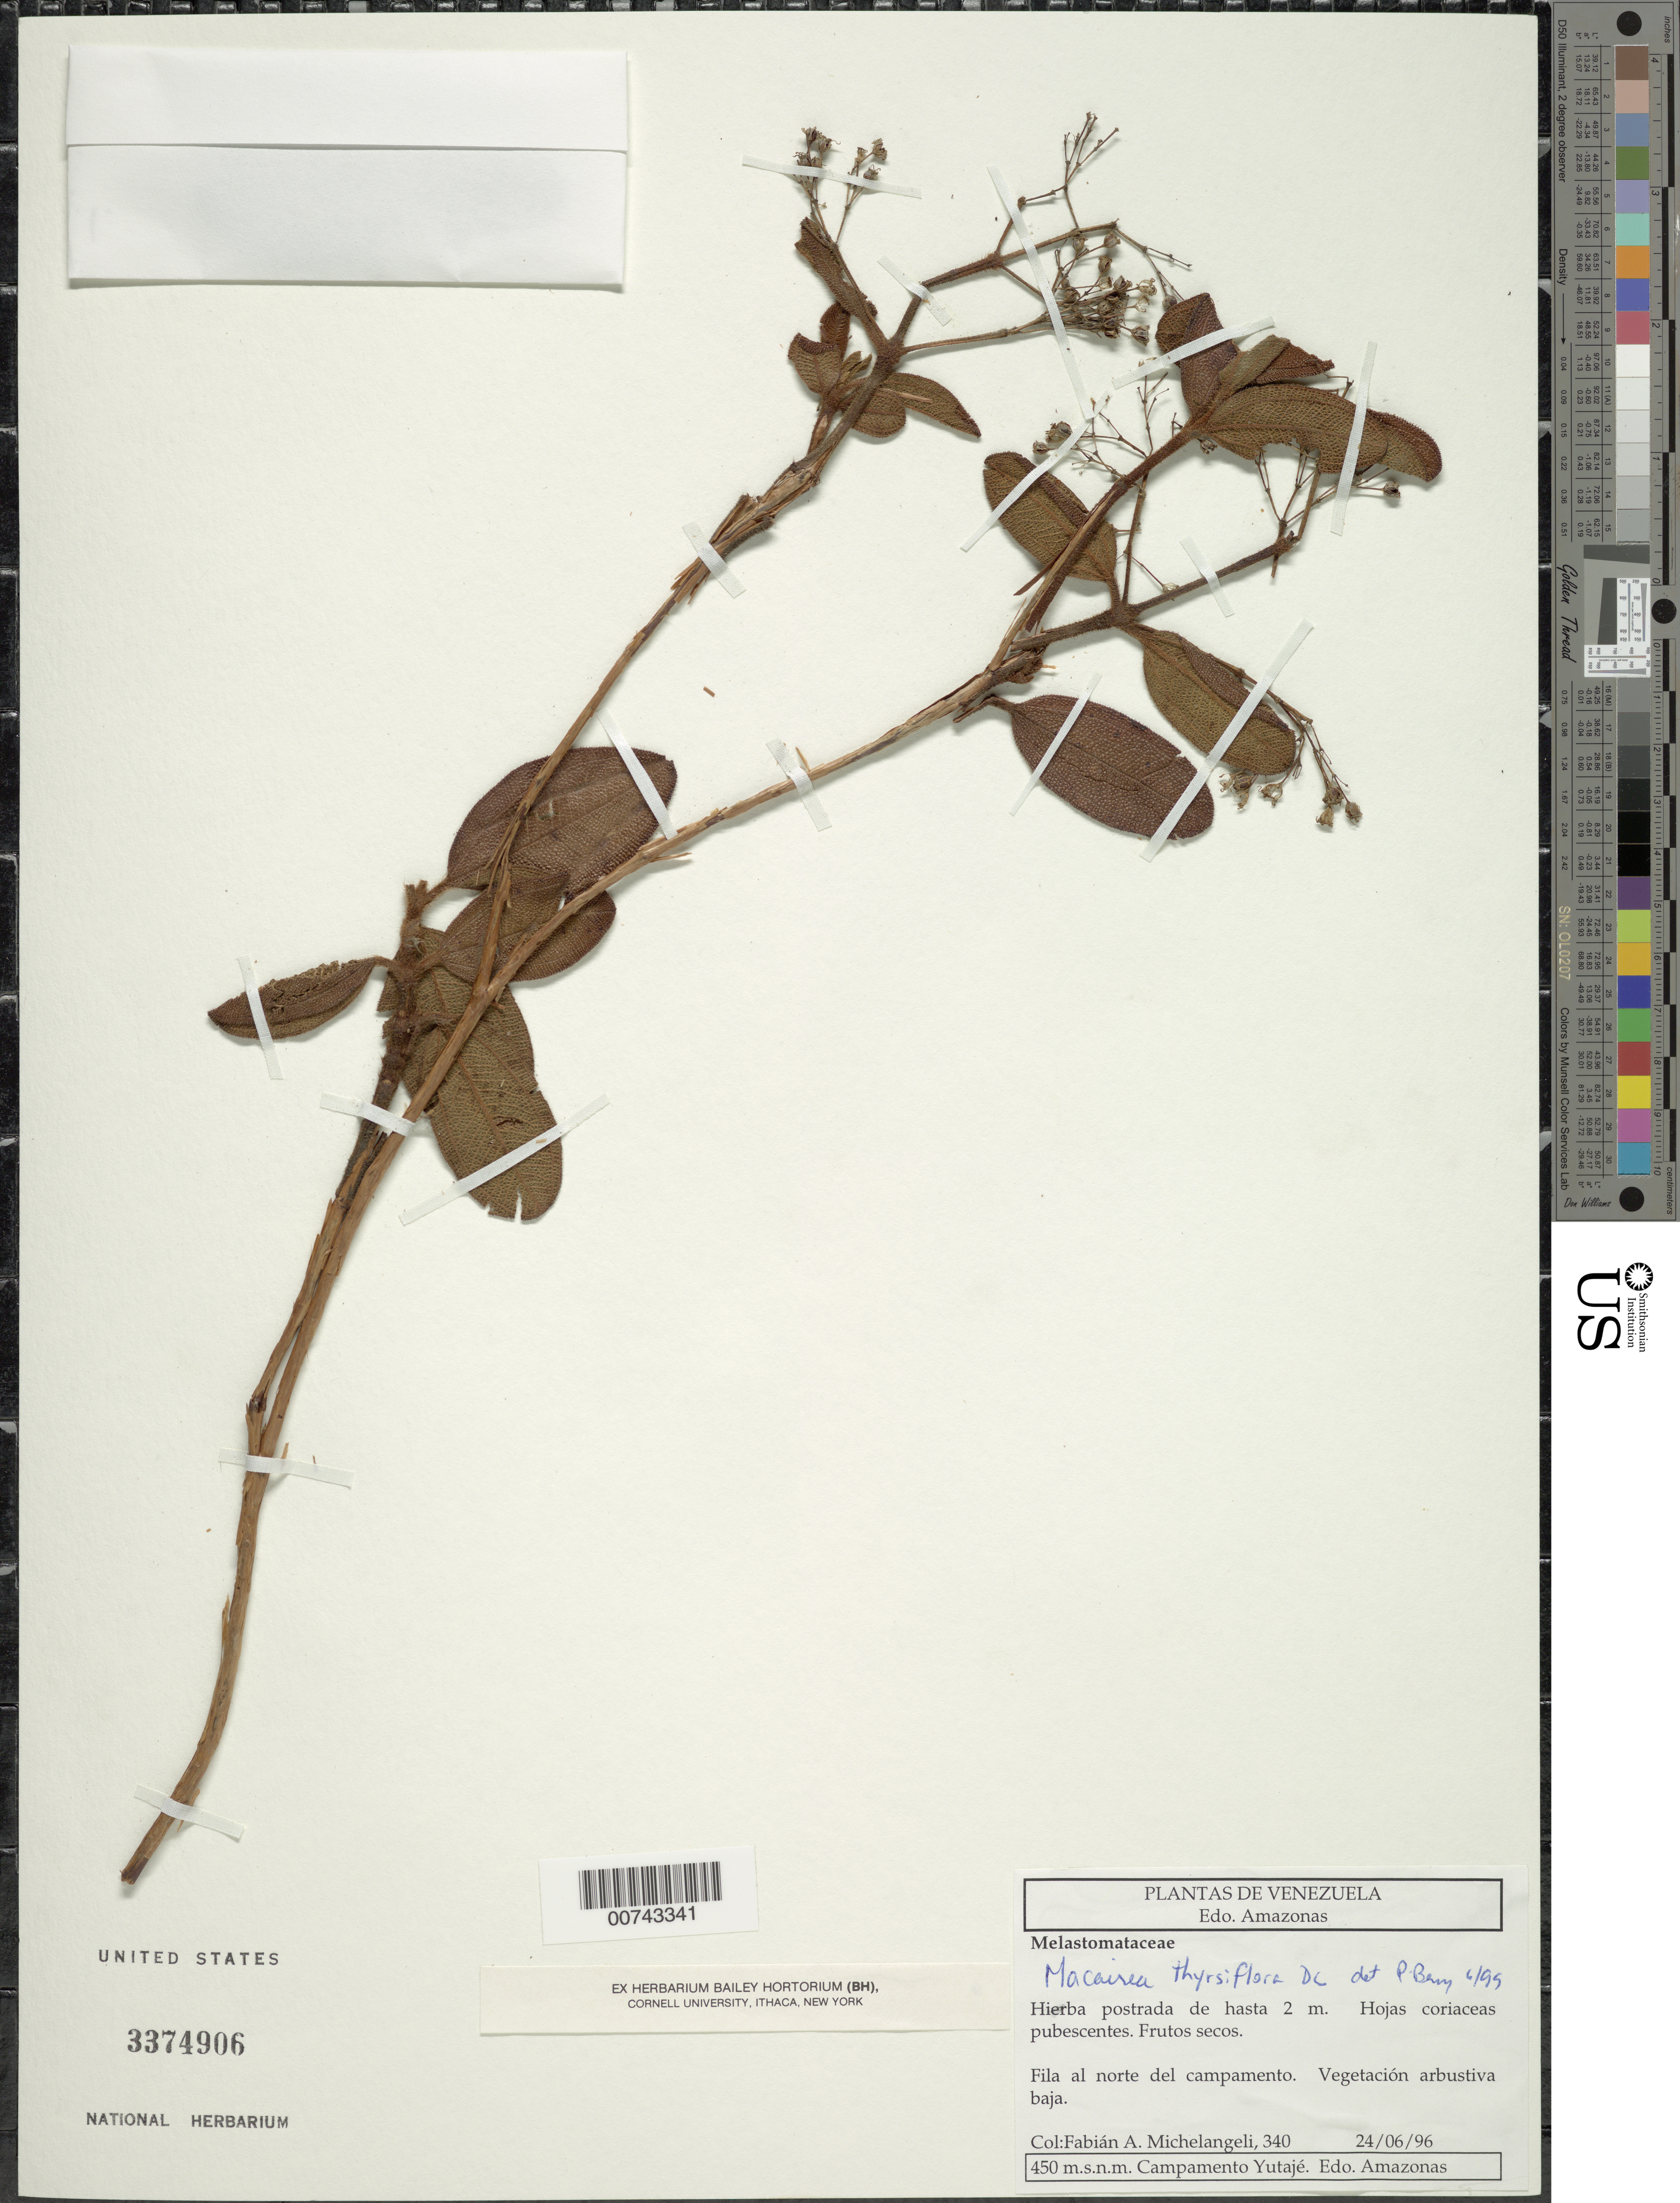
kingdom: Plantae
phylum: Tracheophyta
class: Magnoliopsida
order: Myrtales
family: Melastomataceae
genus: Macairea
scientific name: Macairea rigida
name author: Benth.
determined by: Nunes da Silva, Diego, (RB), Jardim Botanico do Rio de Janeiro - Herbario (BRAZIL)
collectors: F. A. Michelangeli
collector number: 340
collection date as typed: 24-Jun-96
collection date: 1996-06-24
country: Venezuela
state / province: Amazonas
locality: Campamento Yutajé, Fila al norte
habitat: Vegetación arbustiva baja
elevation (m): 450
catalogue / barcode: US 3374906